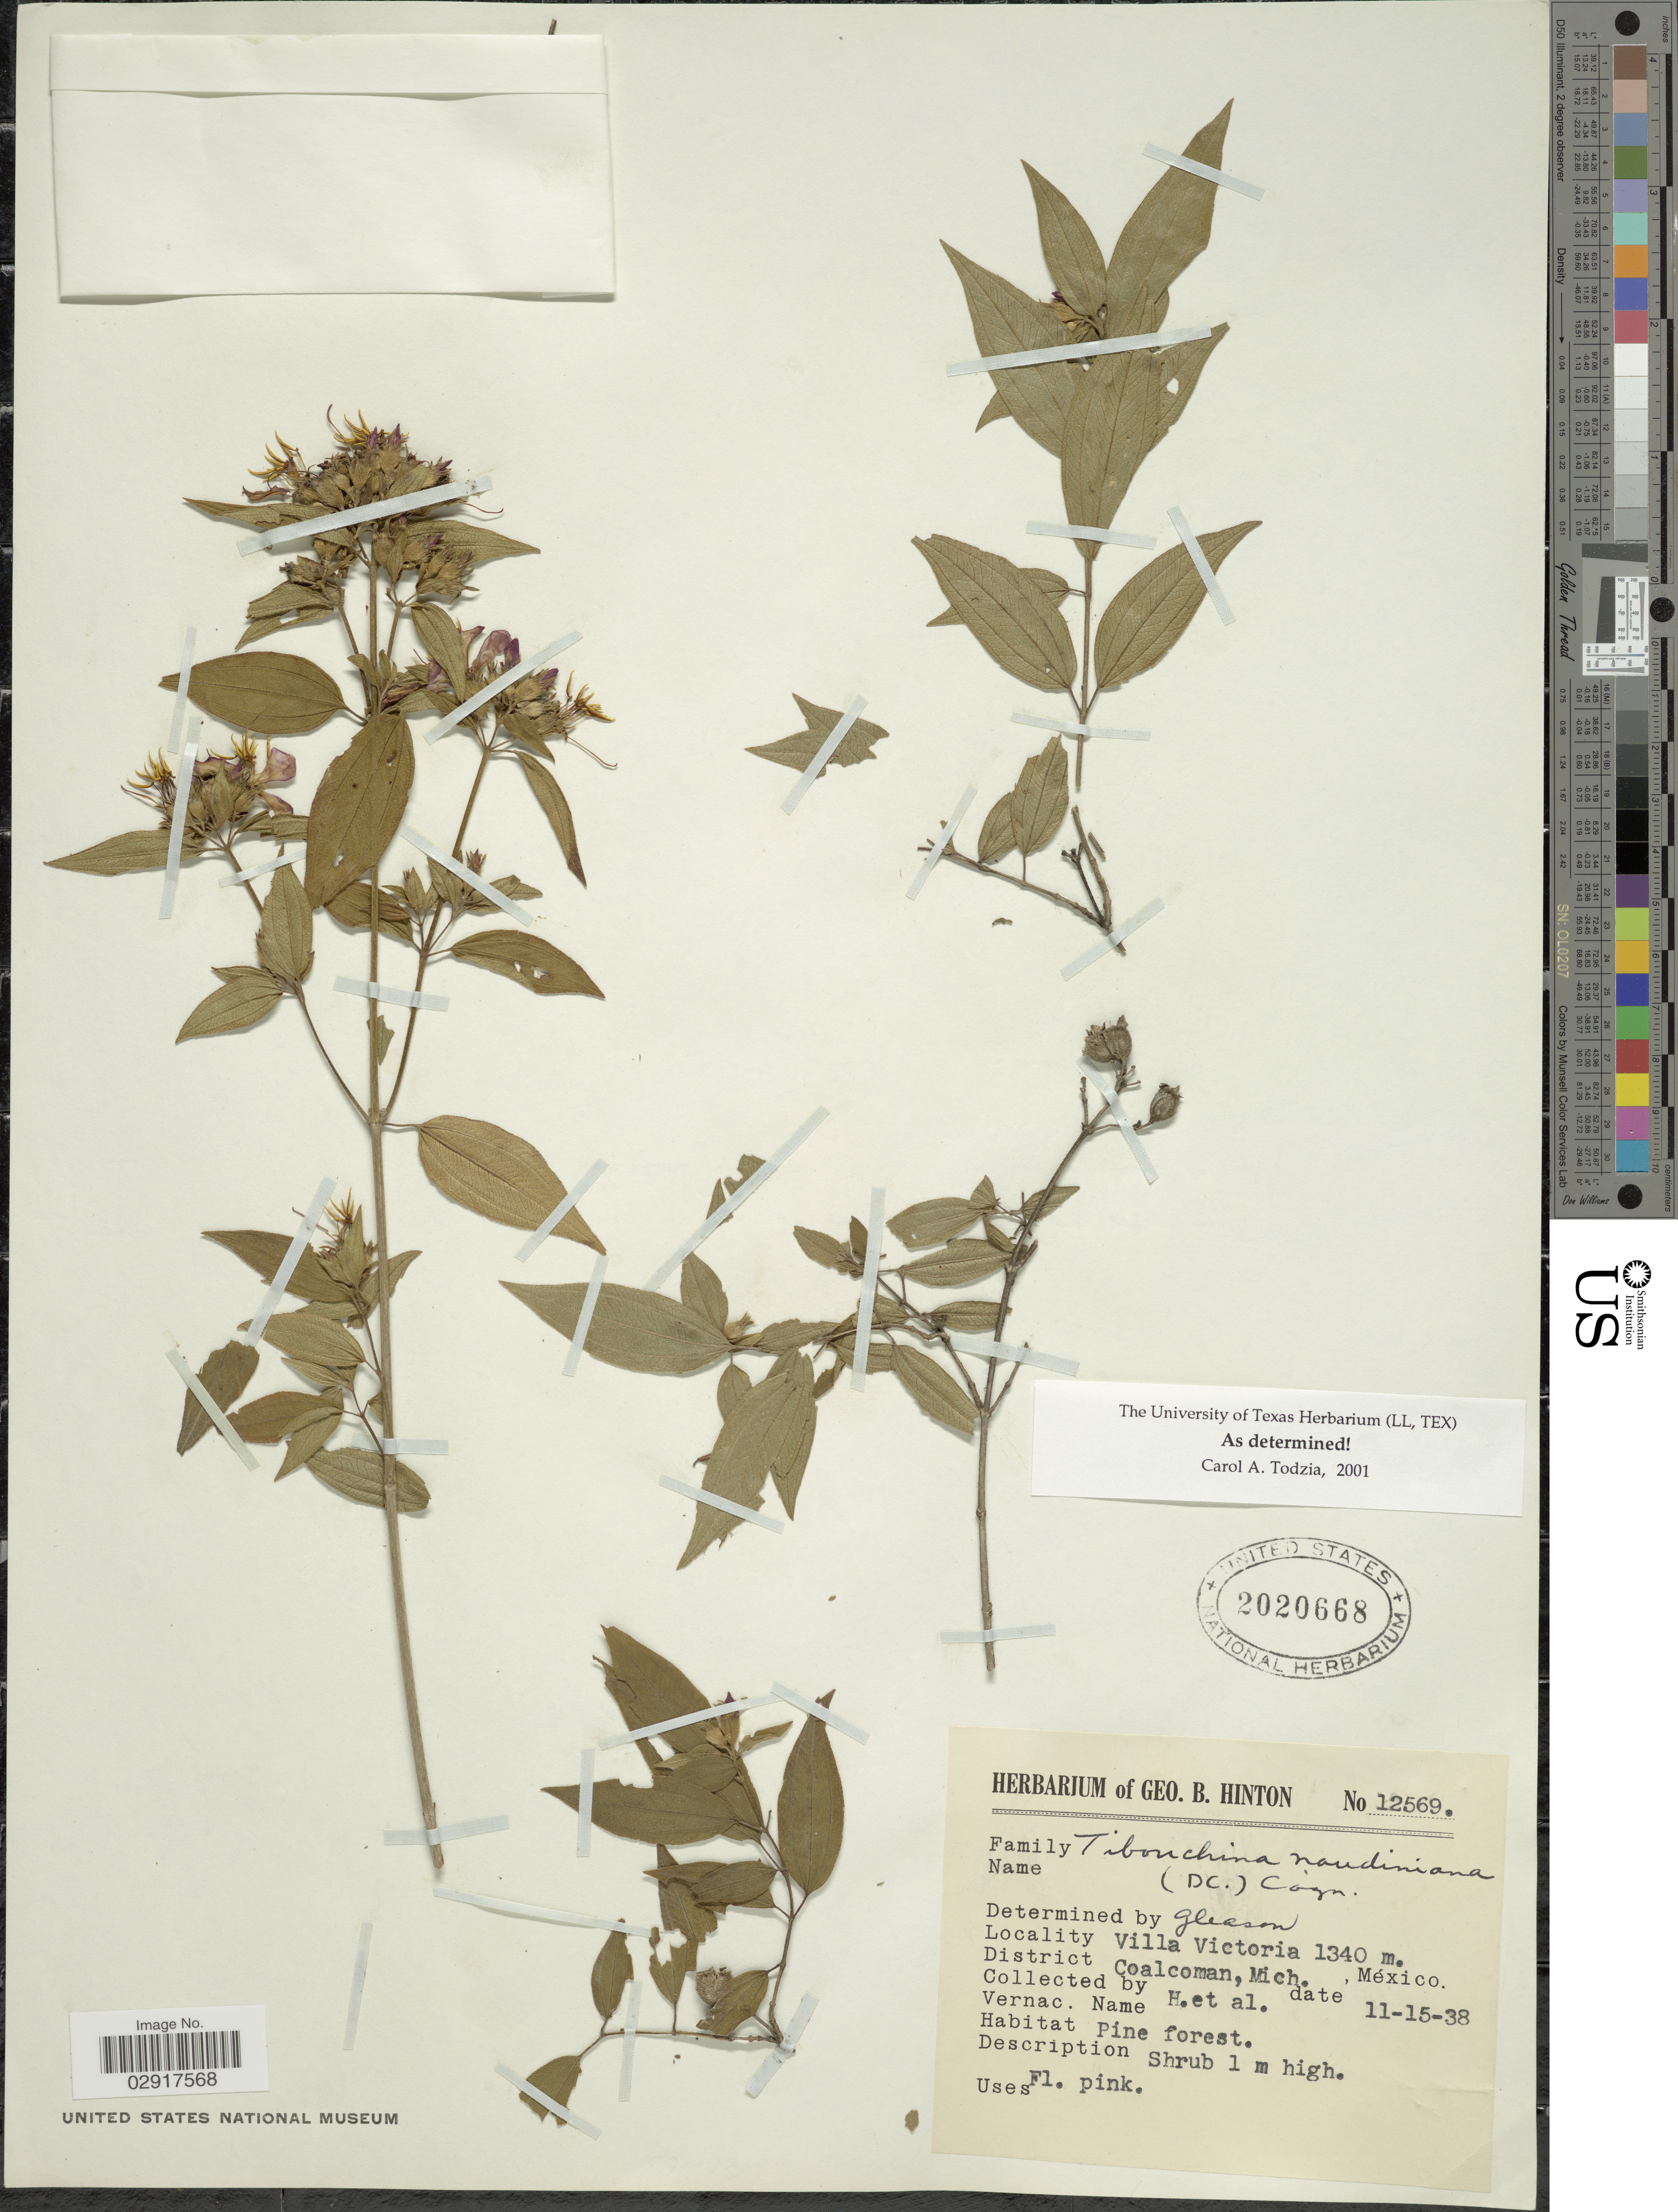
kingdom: Plantae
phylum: Tracheophyta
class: Magnoliopsida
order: Myrtales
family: Melastomataceae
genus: Chaetogastra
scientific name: Chaetogastra naudiniana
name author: Decne.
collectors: G. B. Hinton & et al.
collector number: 12569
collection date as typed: Transcribed d/m/y: 15/11/38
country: Mexico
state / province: Michoacán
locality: Villa Victoria. District Coalcoman, Mich.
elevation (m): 1340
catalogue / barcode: US 2020668